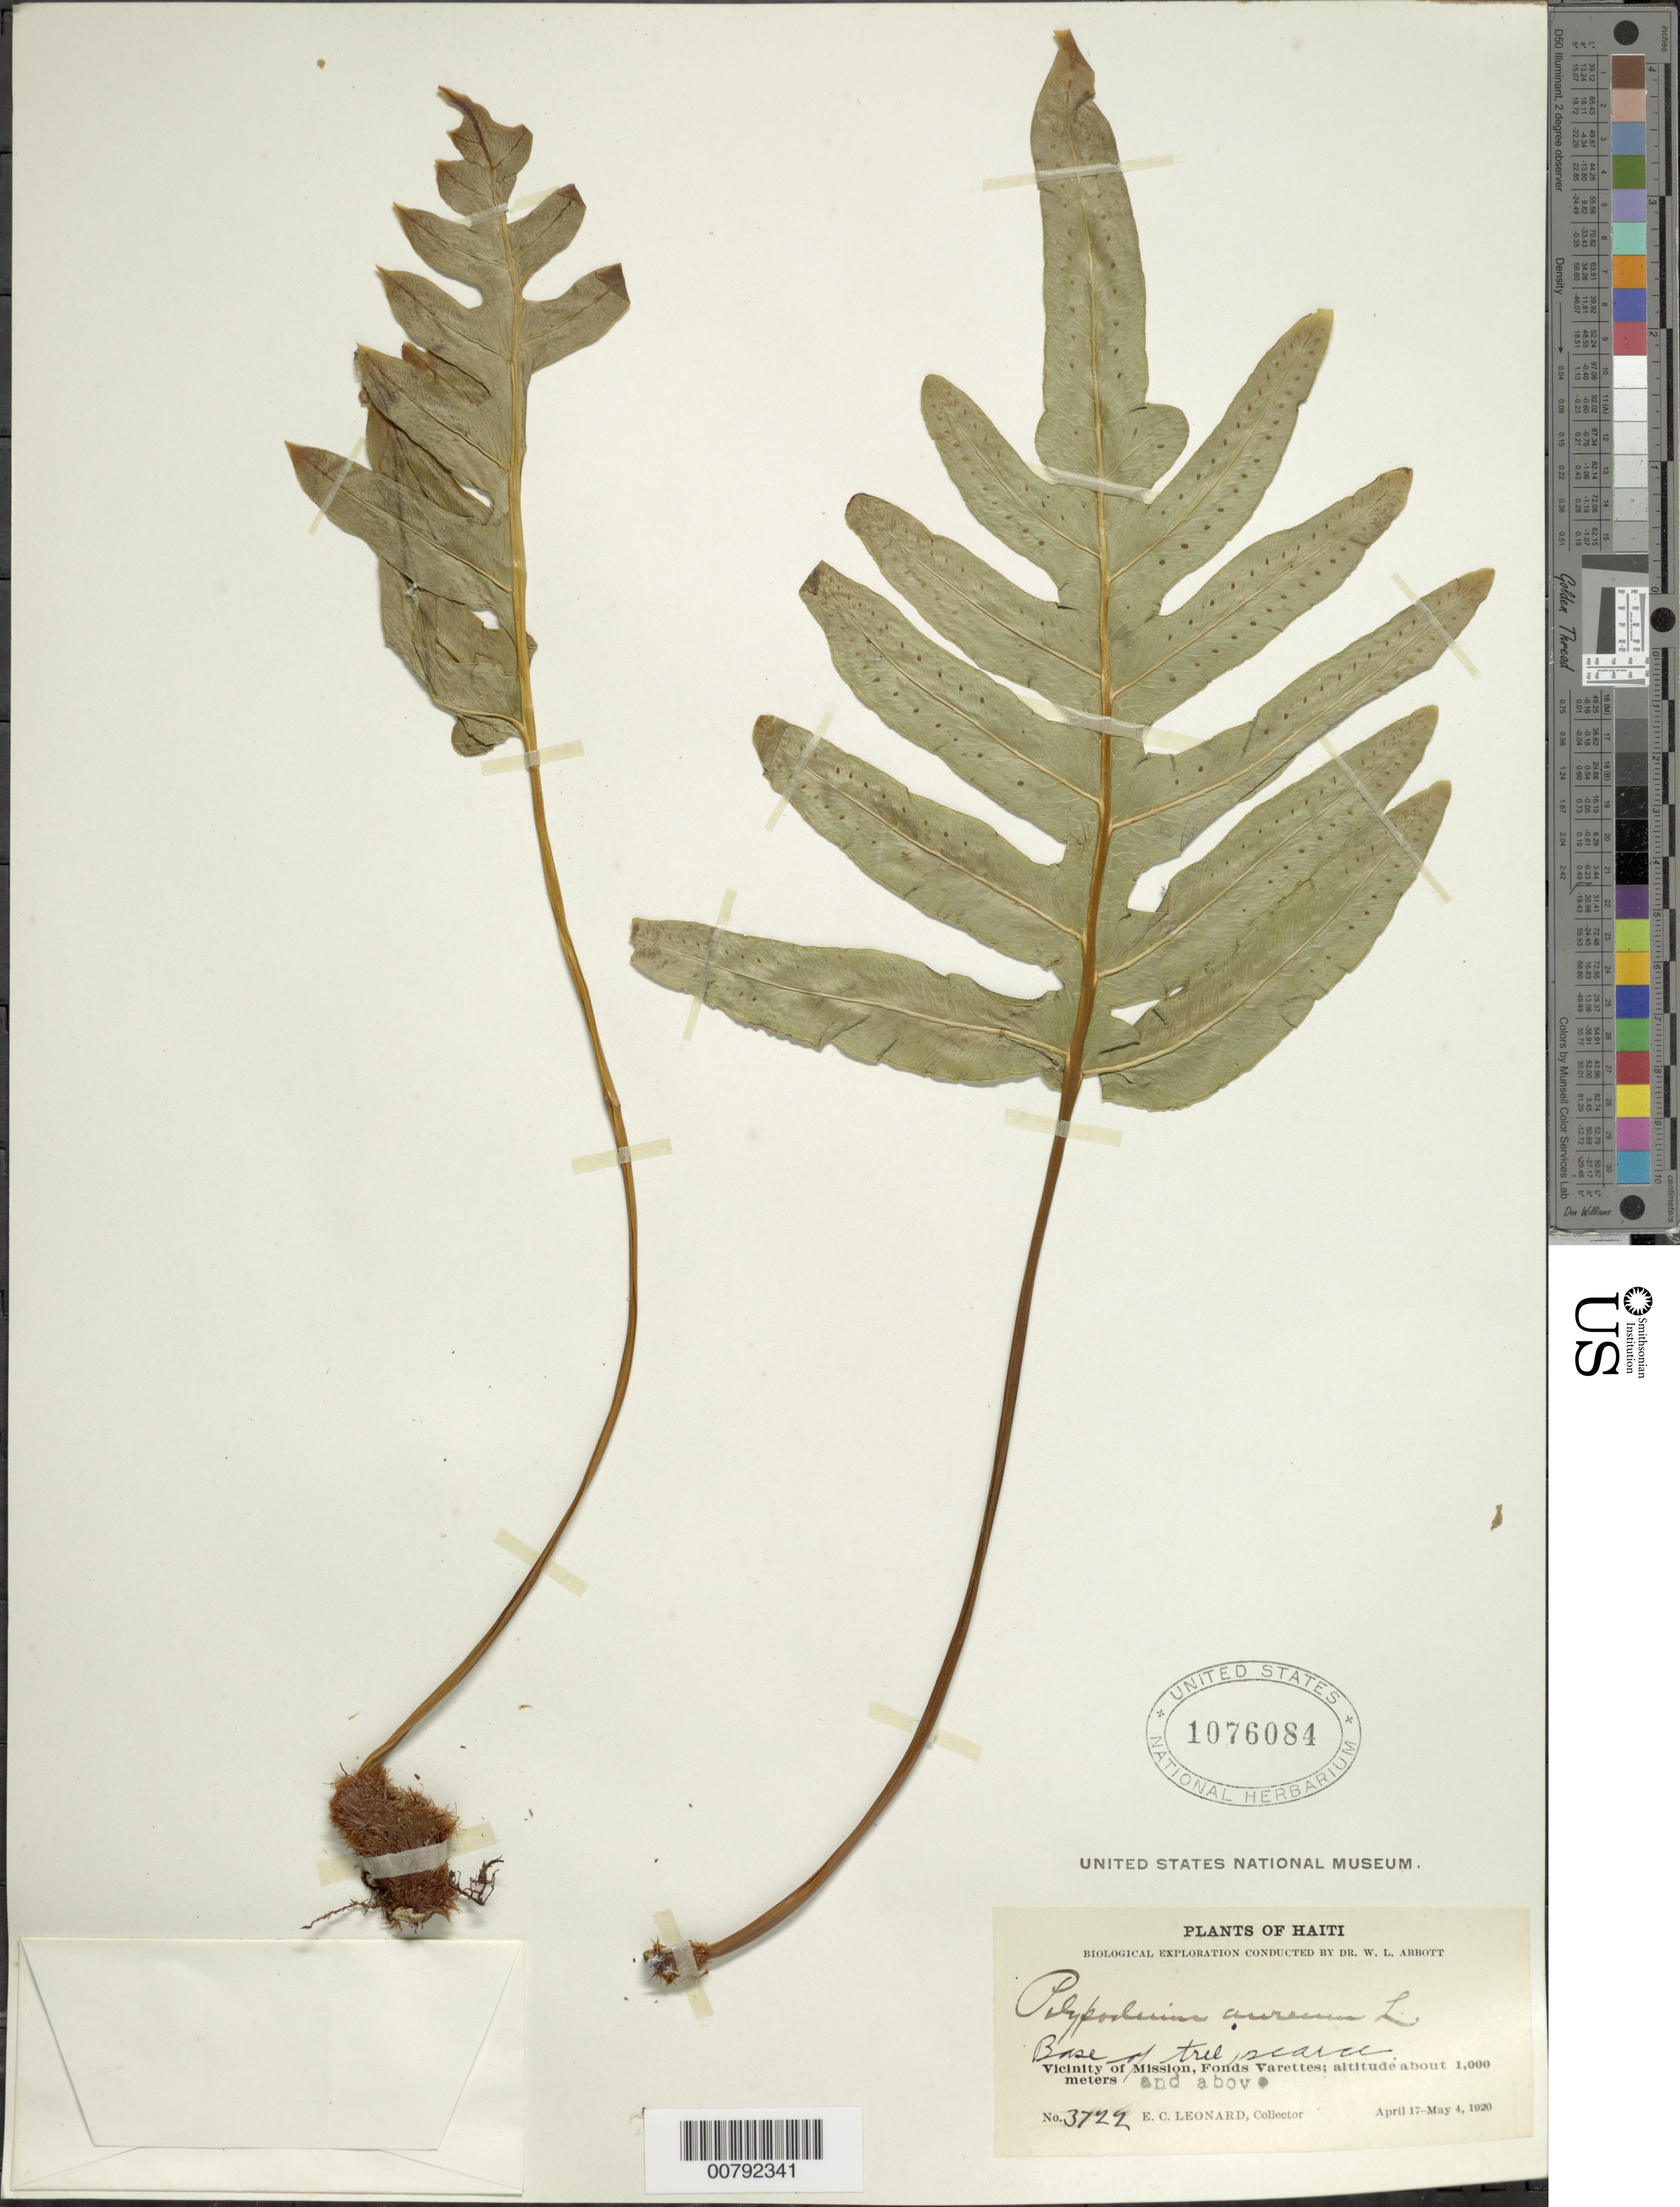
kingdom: Plantae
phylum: Tracheophyta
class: Polypodiopsida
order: Polypodiales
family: Polypodiaceae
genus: Phlebodium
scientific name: Phlebodium pseudoaureum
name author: (Cav.) Lellinger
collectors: E. C. Leonard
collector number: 3722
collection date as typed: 17 Apr 1920 04 May 1920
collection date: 1920-04-17/1920-05-04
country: Haiti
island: Hispaniola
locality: Mission vicinity, Fonds Varettes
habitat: Base of tree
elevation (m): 1000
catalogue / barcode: US 1076084